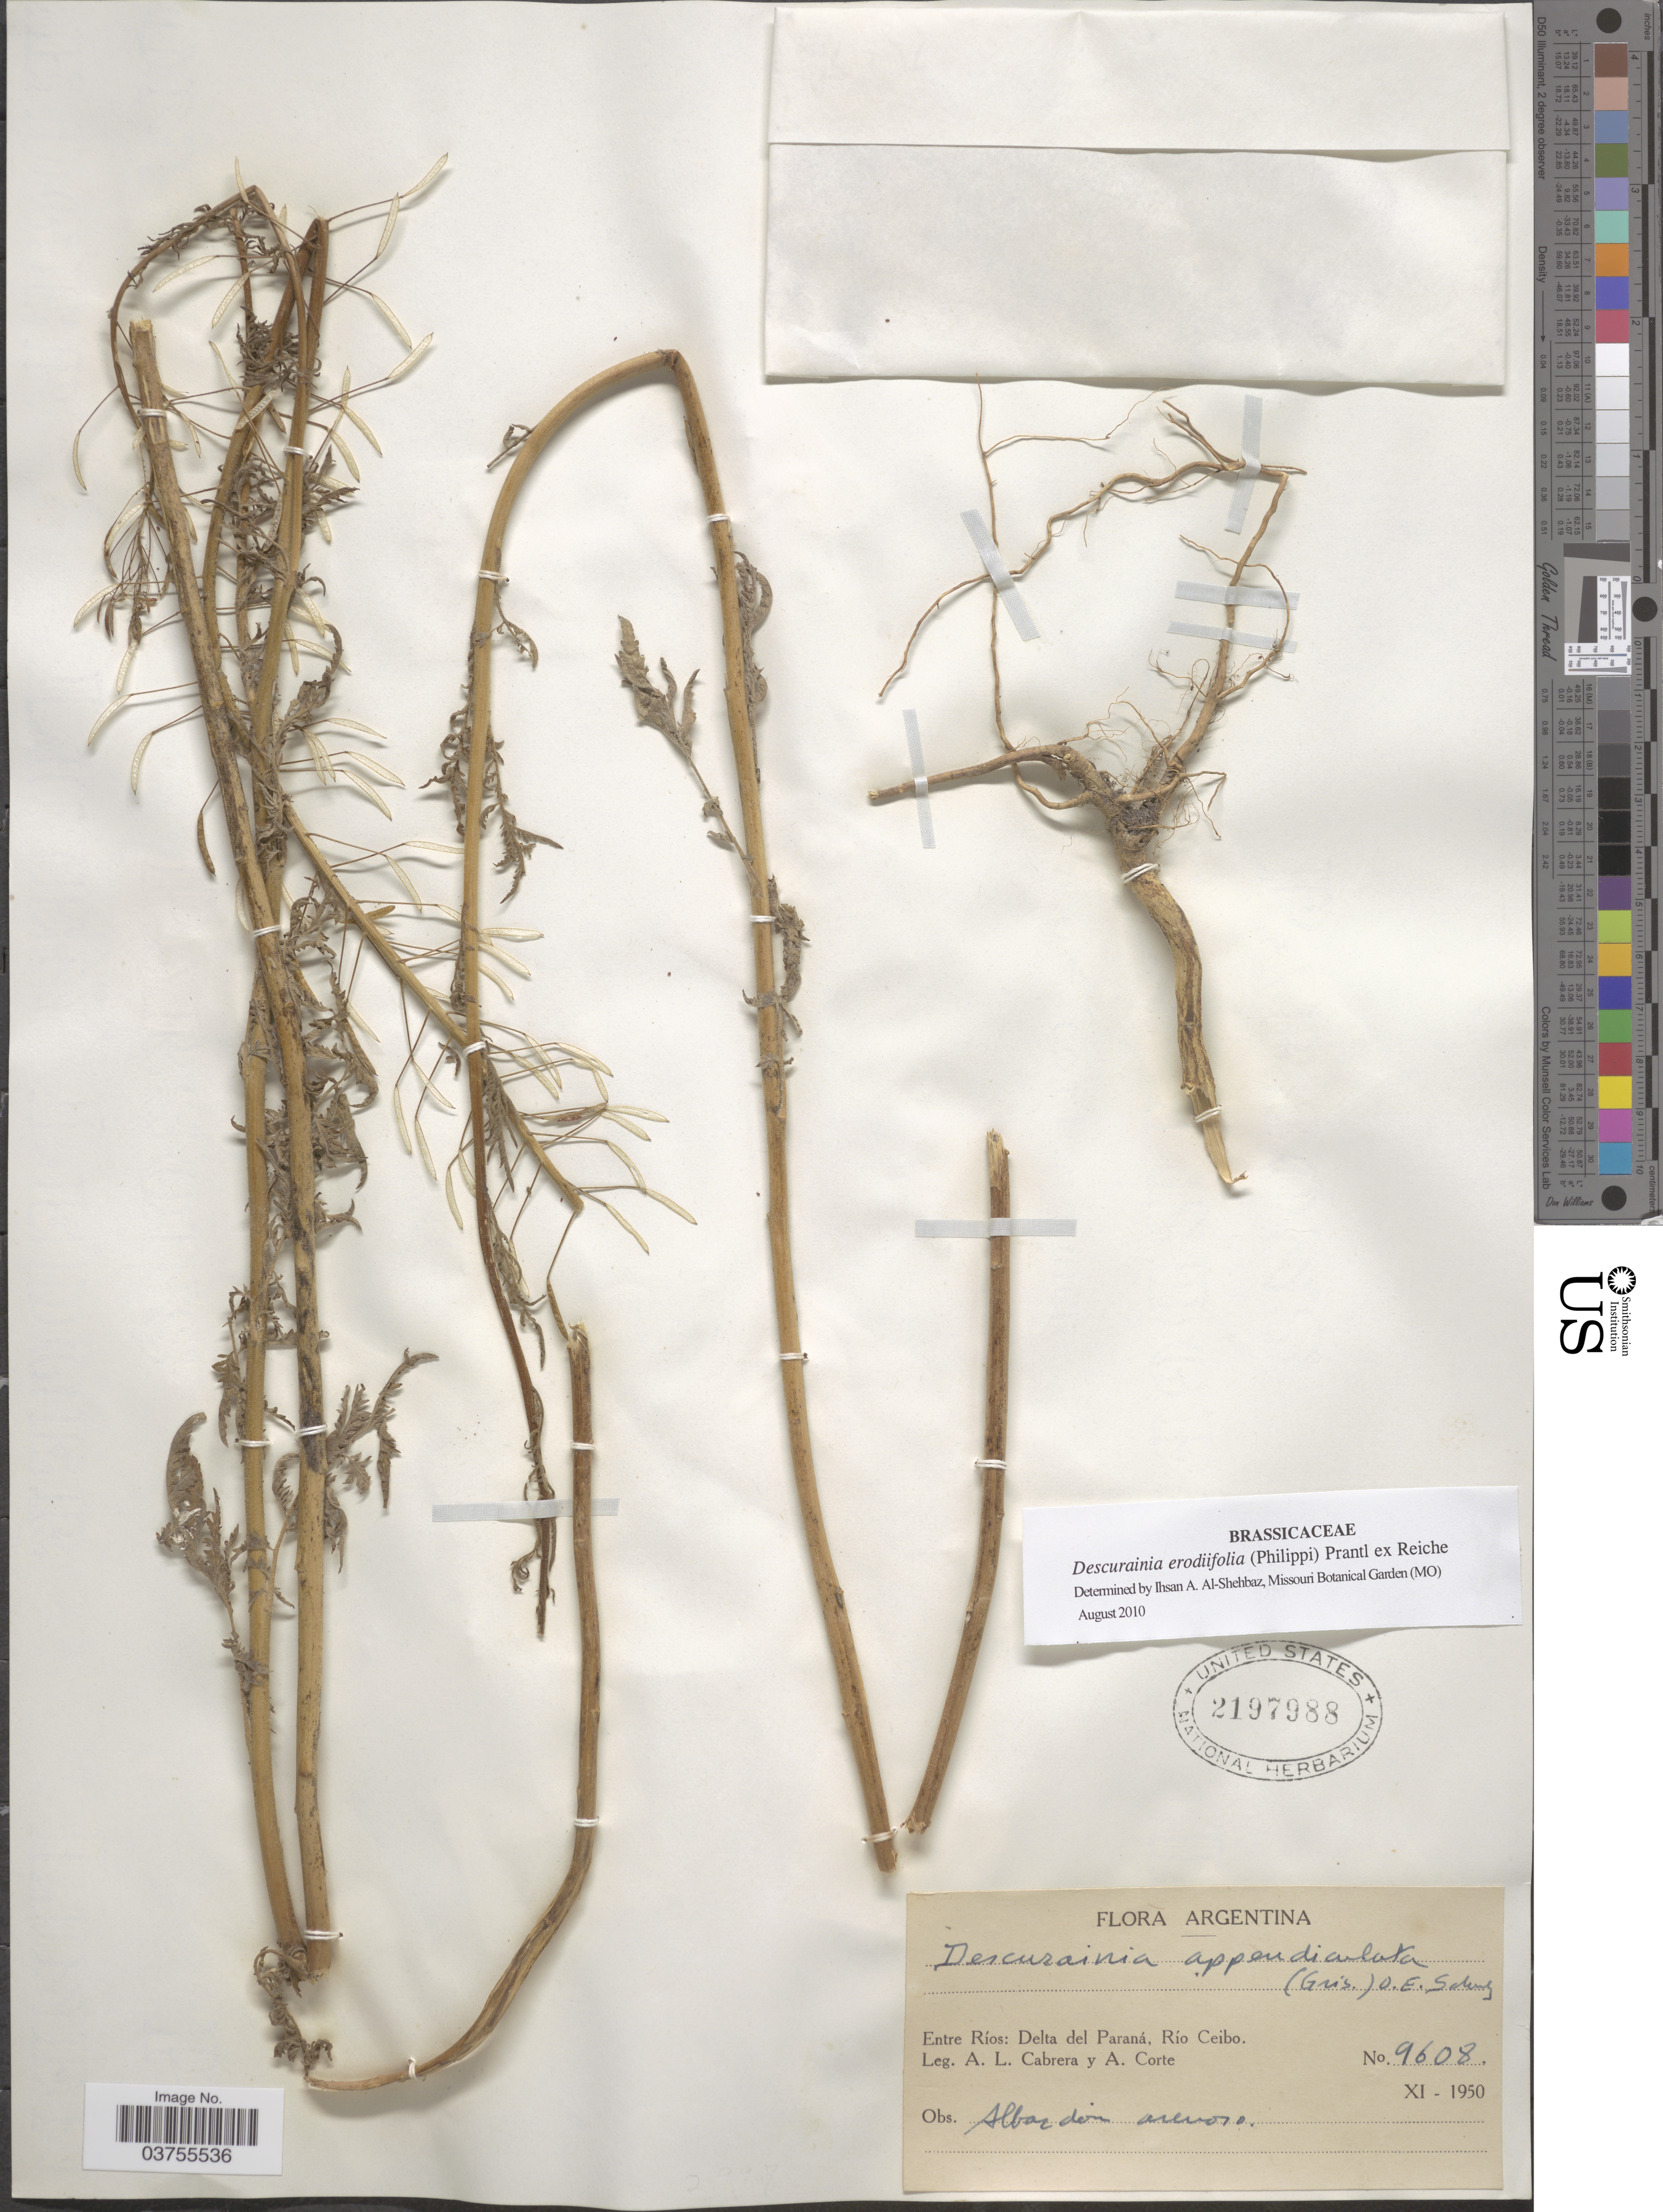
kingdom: Plantae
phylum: Tracheophyta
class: Magnoliopsida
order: Brassicales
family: Brassicaceae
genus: Descurainia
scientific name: Descurainia erodiifolia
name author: (Phil. & C.A. Mey.) Prantl ex Reiche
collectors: A. L. Cabrera & A. Corte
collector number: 9608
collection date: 1950-11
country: Argentina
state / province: Entre Rios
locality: Entre Ríos: Delta del Paraná, Río Ceibo.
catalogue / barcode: US 2197988